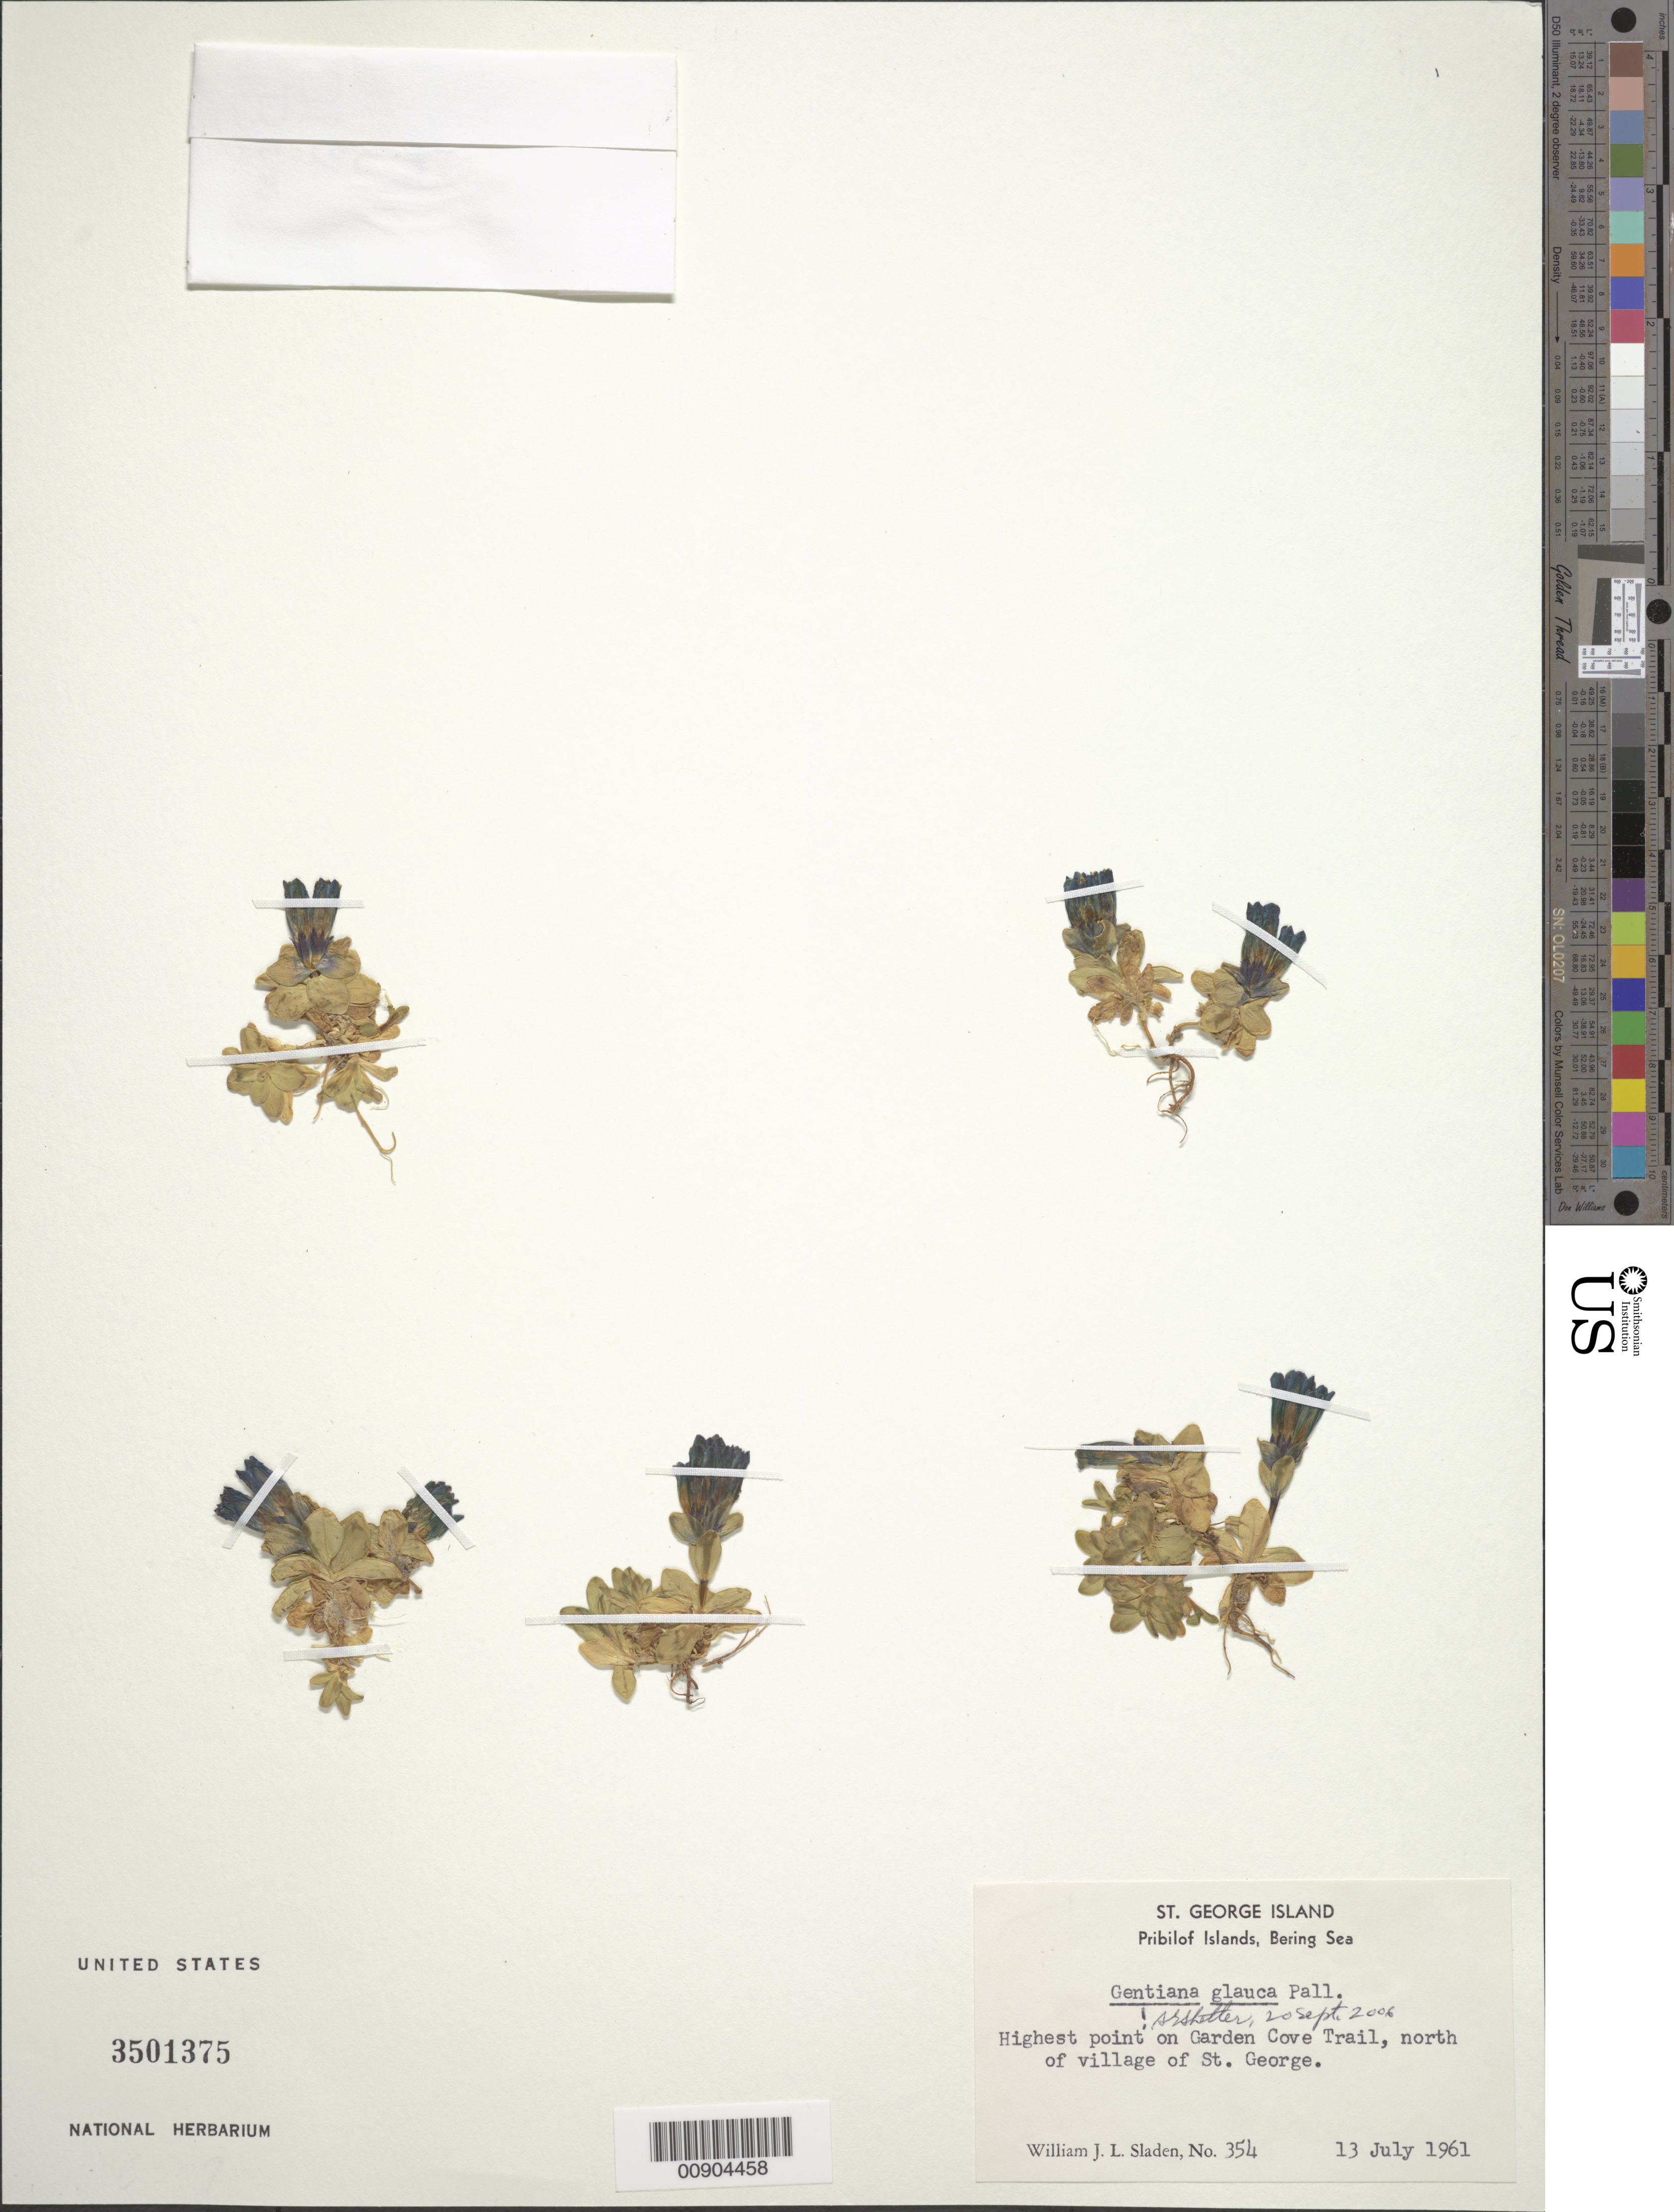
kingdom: Plantae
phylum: Tracheophyta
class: Magnoliopsida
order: Gentianales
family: Gentianaceae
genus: Gentiana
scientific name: Gentiana glauca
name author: Pall.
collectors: W. Sladen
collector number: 354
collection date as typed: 13 Jul 1961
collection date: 1961-07-13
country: United States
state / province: Alaska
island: St. George Island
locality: St. George Island. Highest point of Garden Cove Trail, north of village of St. George., Bering Sea, Pribilof Islands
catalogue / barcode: US 3501375